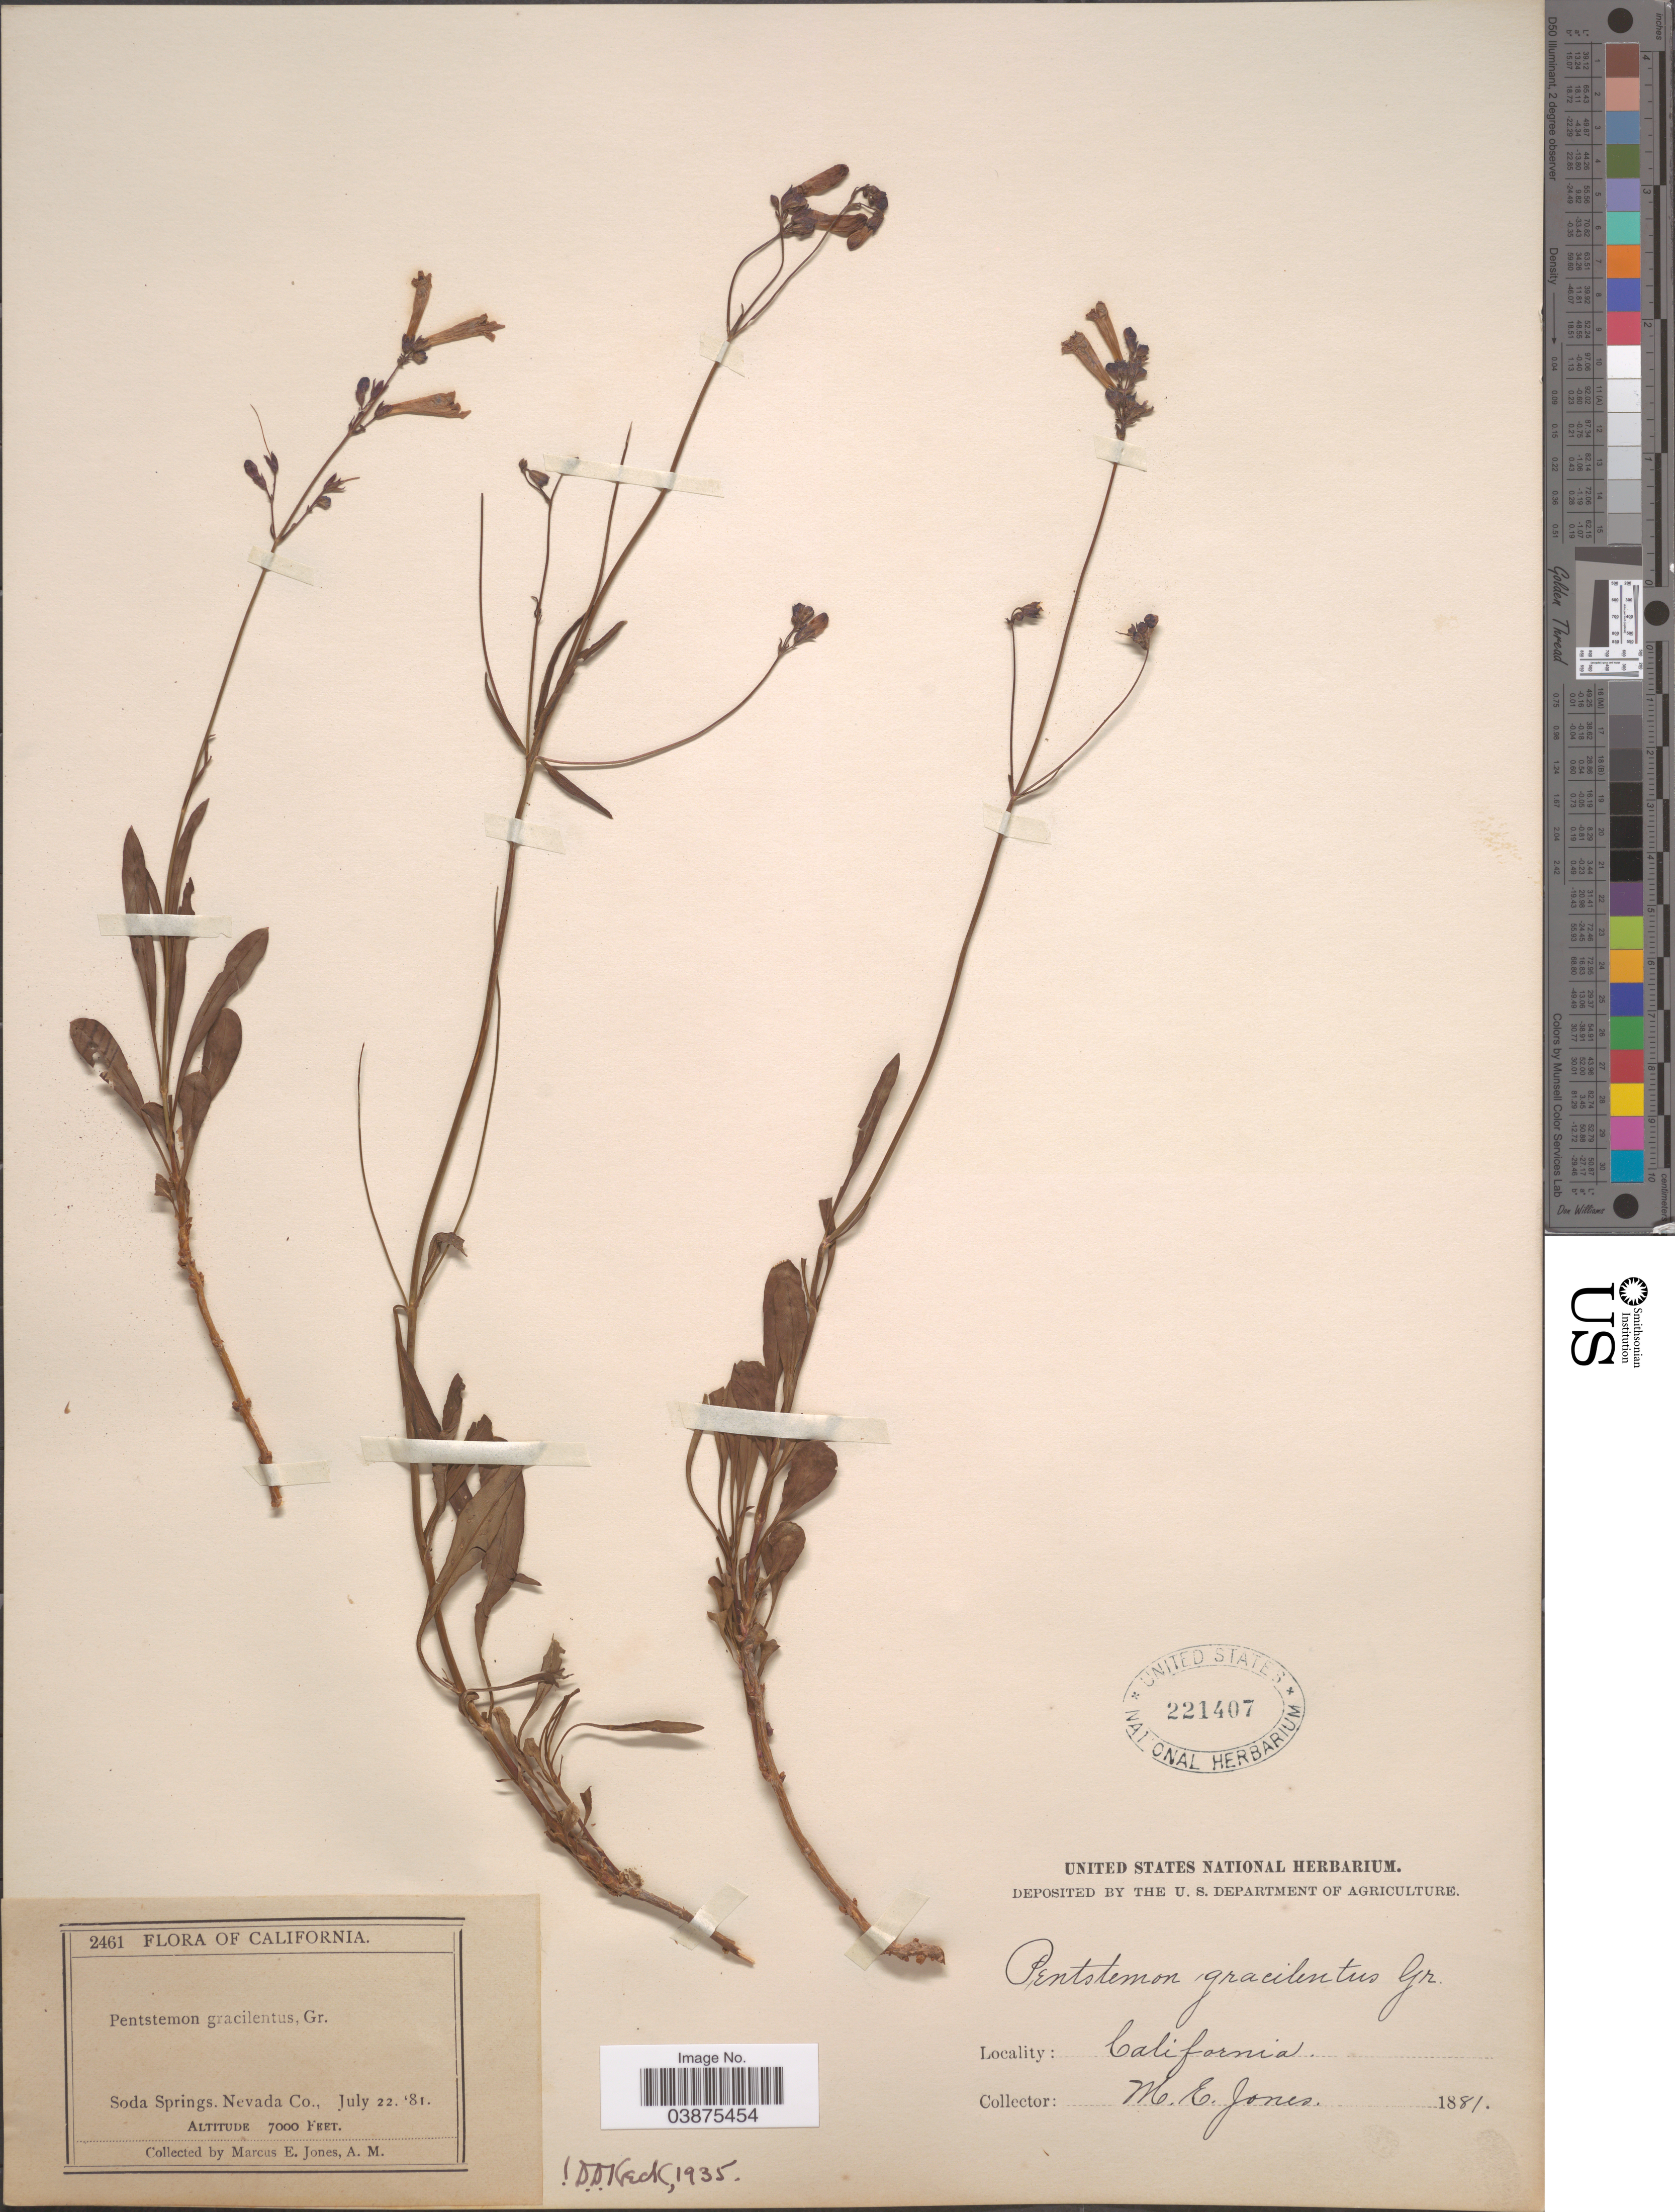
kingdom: Plantae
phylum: Tracheophyta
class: Magnoliopsida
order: Lamiales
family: Plantaginaceae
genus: Penstemon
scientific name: Penstemon gracilentus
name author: A. Gray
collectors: M. E. Jones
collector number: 2461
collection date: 1881-07-22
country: United States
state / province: California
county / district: Nevada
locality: Soda Springs, Nevada Co.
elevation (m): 2134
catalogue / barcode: US 221407